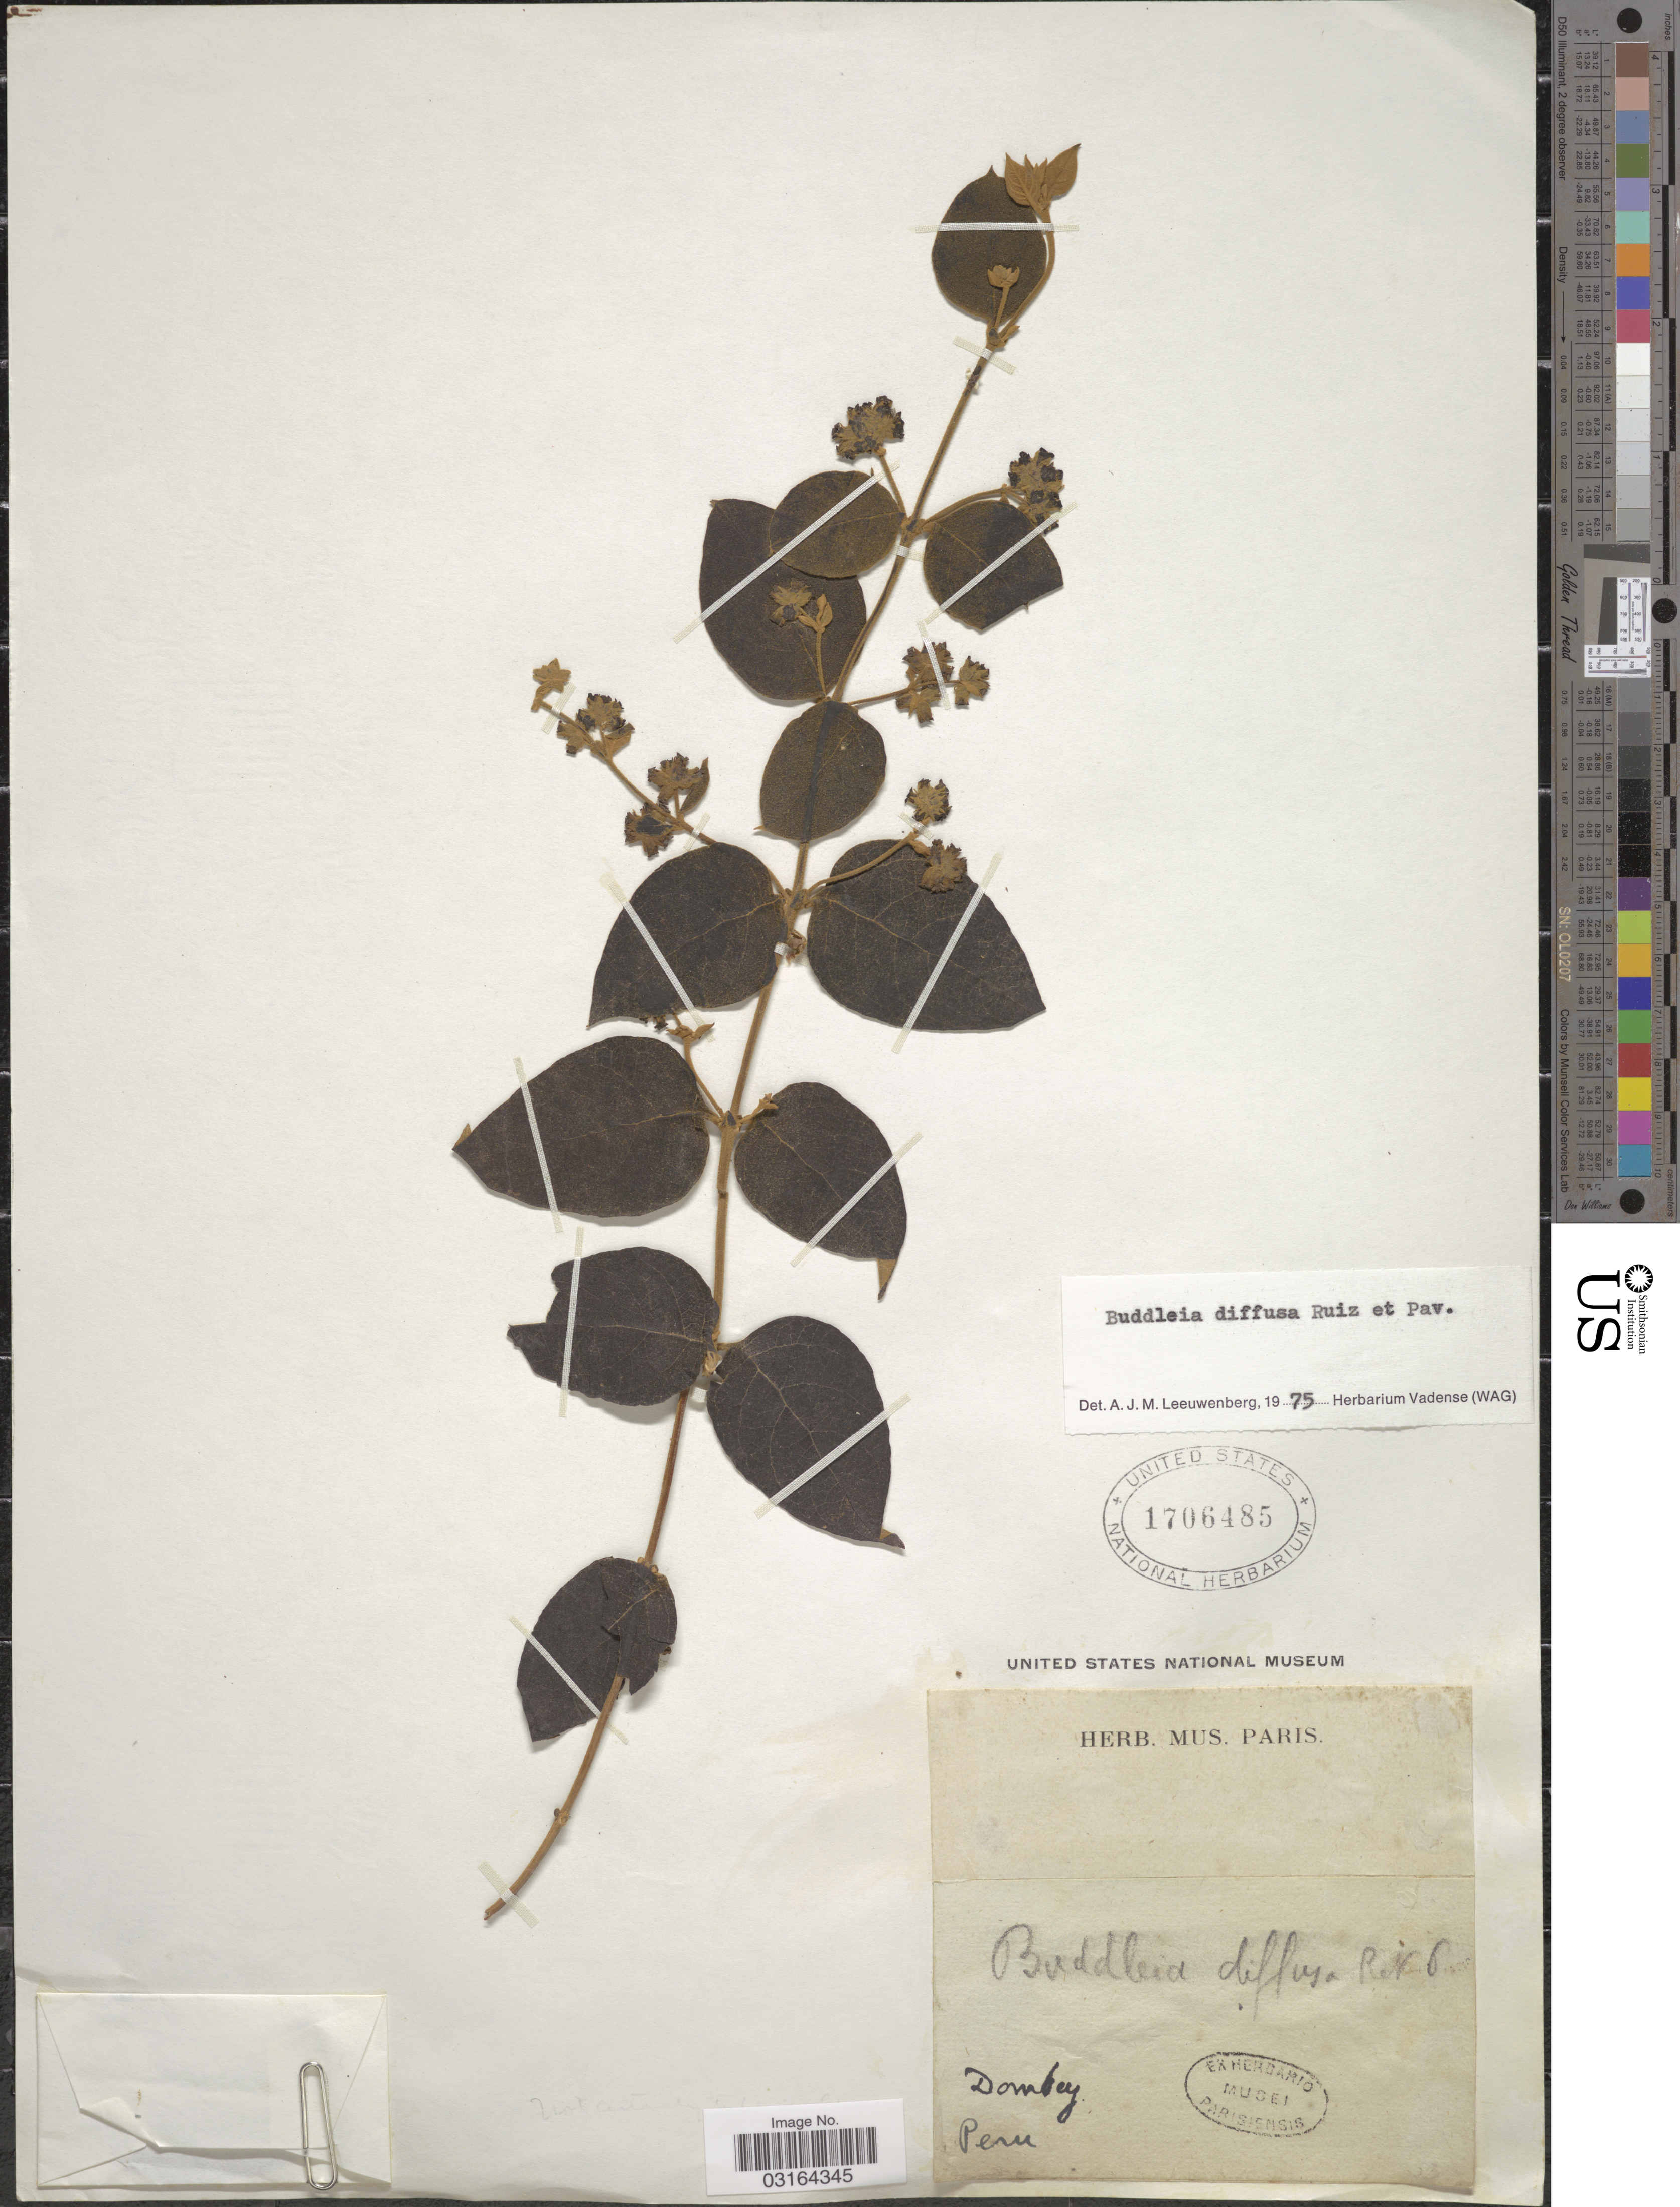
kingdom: Plantae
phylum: Tracheophyta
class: Magnoliopsida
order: Lamiales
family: Scrophulariaceae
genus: Buddleja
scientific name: Buddleja diffusa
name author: Ruiz & Pav.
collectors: Dombey, --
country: Peru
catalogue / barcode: US 1706485